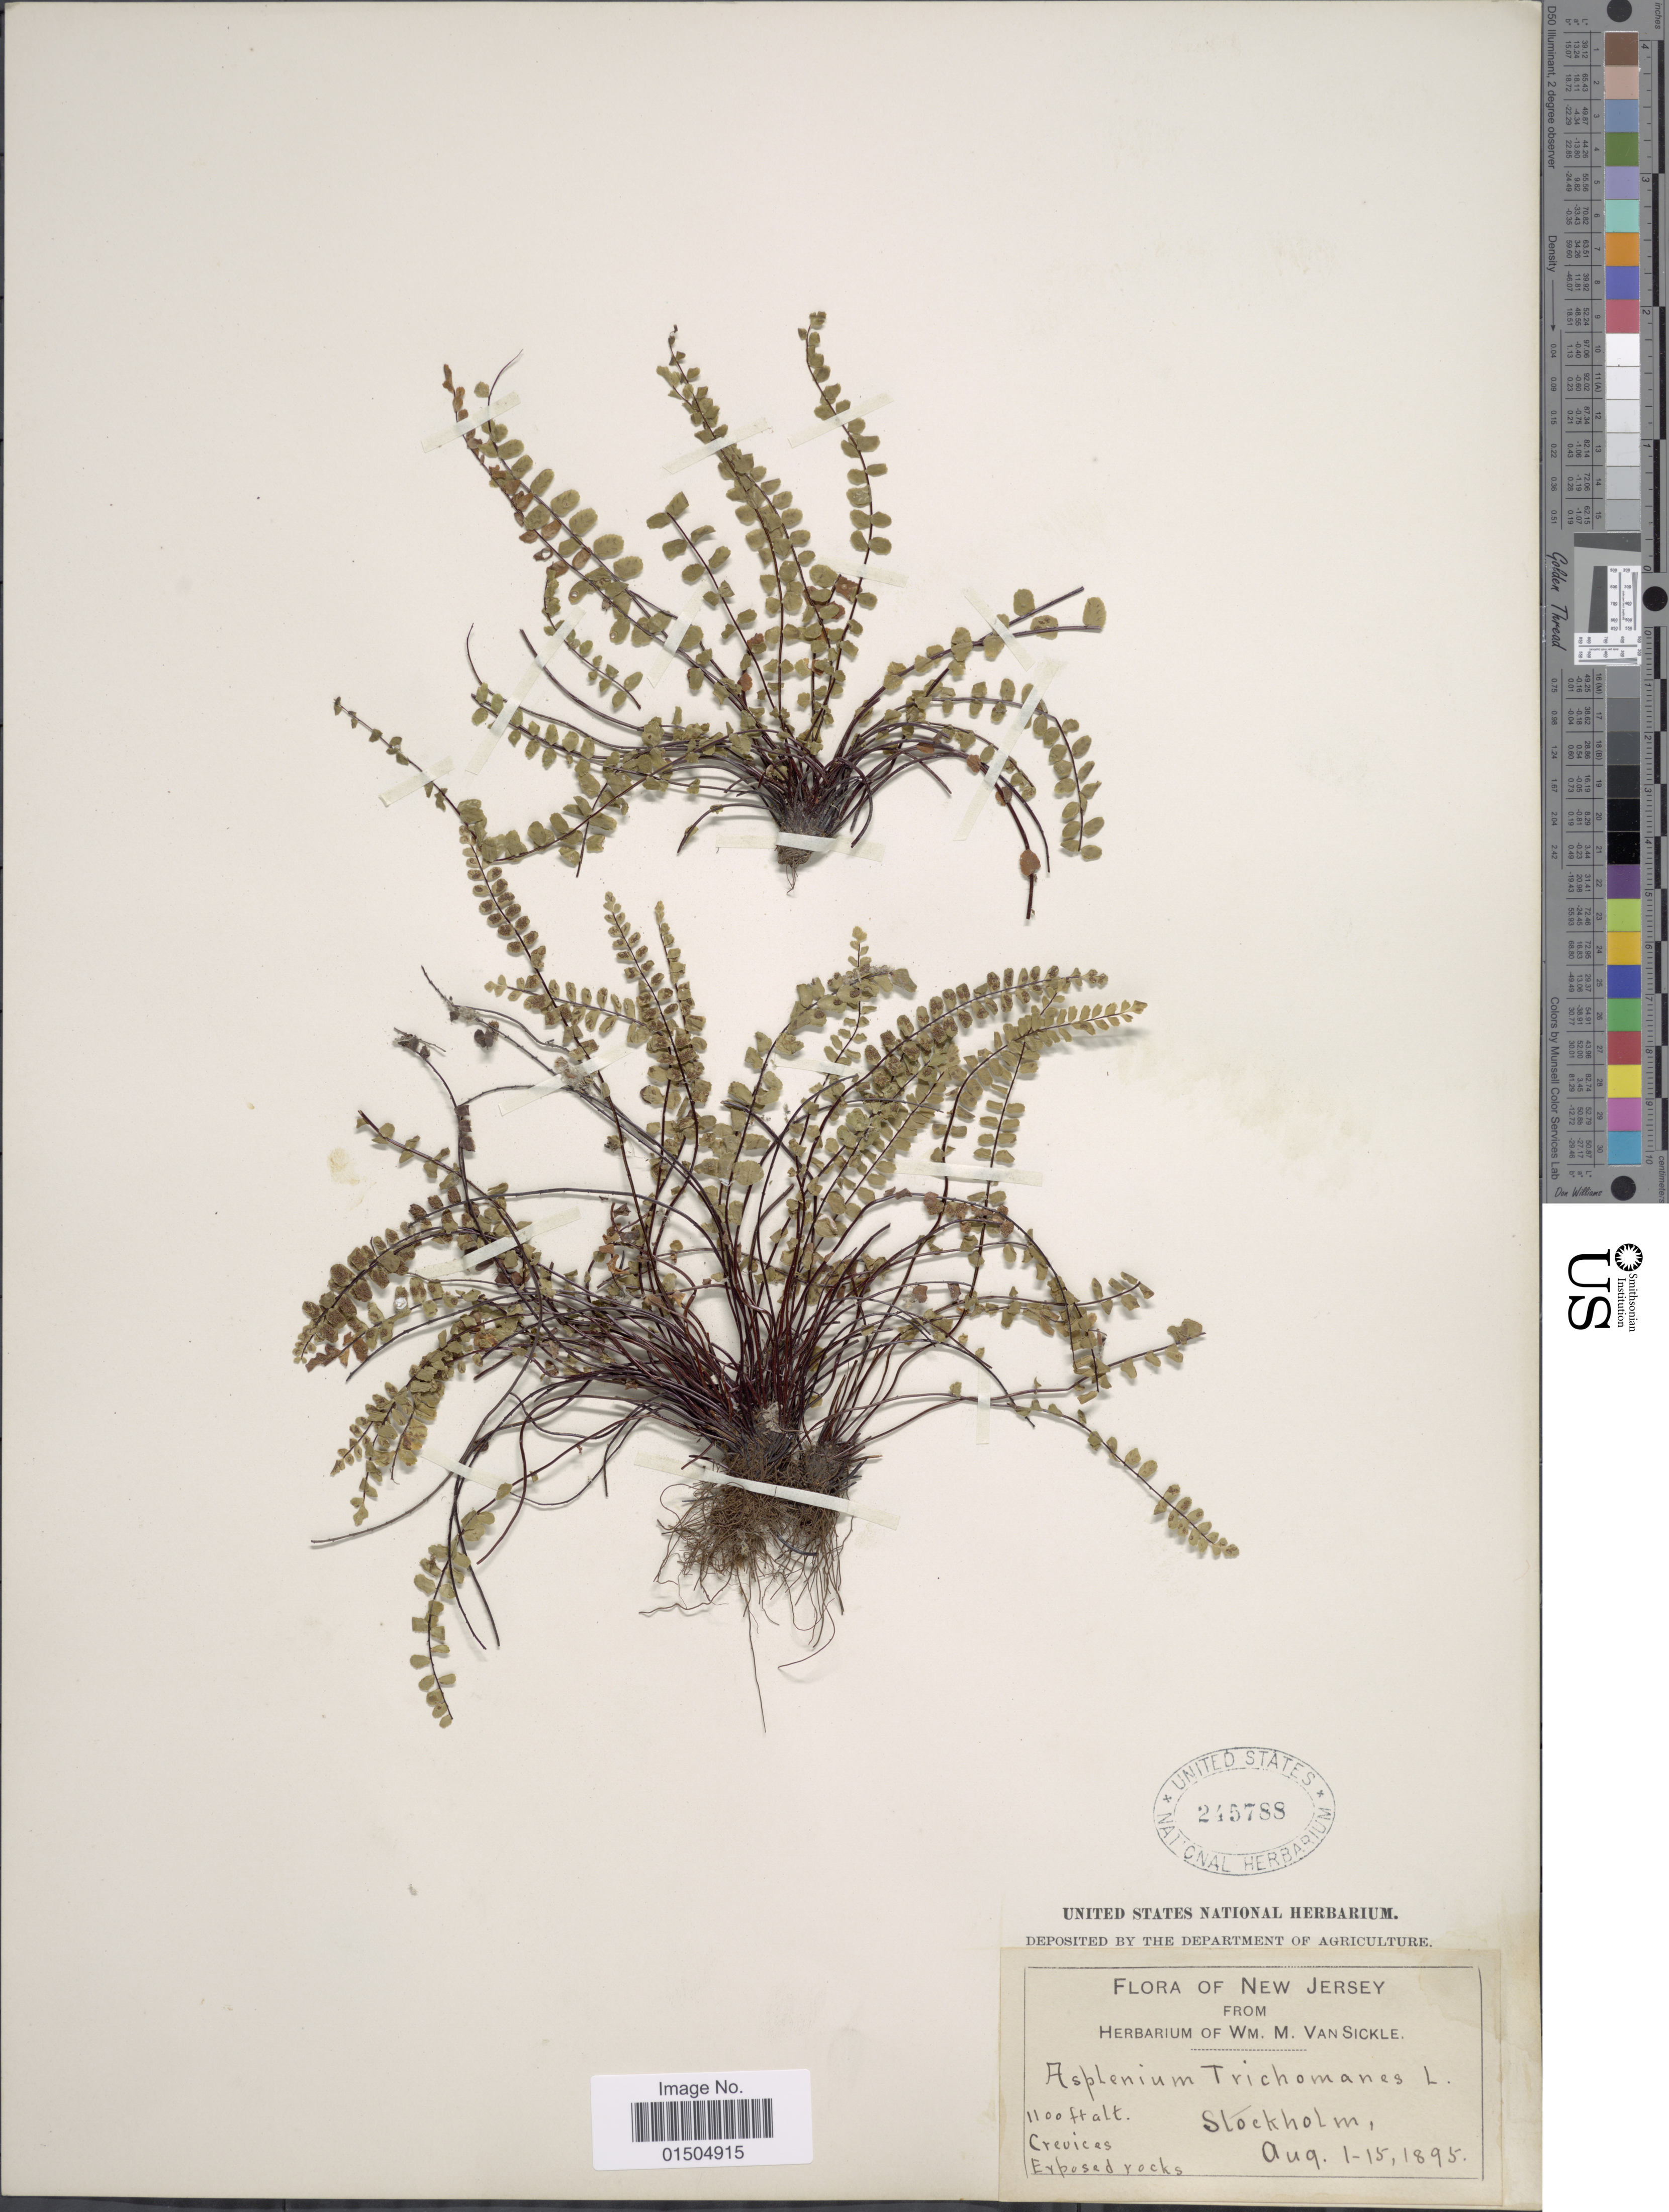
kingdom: Plantae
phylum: Tracheophyta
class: Polypodiopsida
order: Polypodiales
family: Aspleniaceae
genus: Asplenium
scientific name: Asplenium trichomanes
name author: L.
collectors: ex herb. Wm. M. Van Sickle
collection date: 1895-08-01/1895-08-15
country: United States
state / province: New Jersey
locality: Stockholm.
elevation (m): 335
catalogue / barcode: US 245788